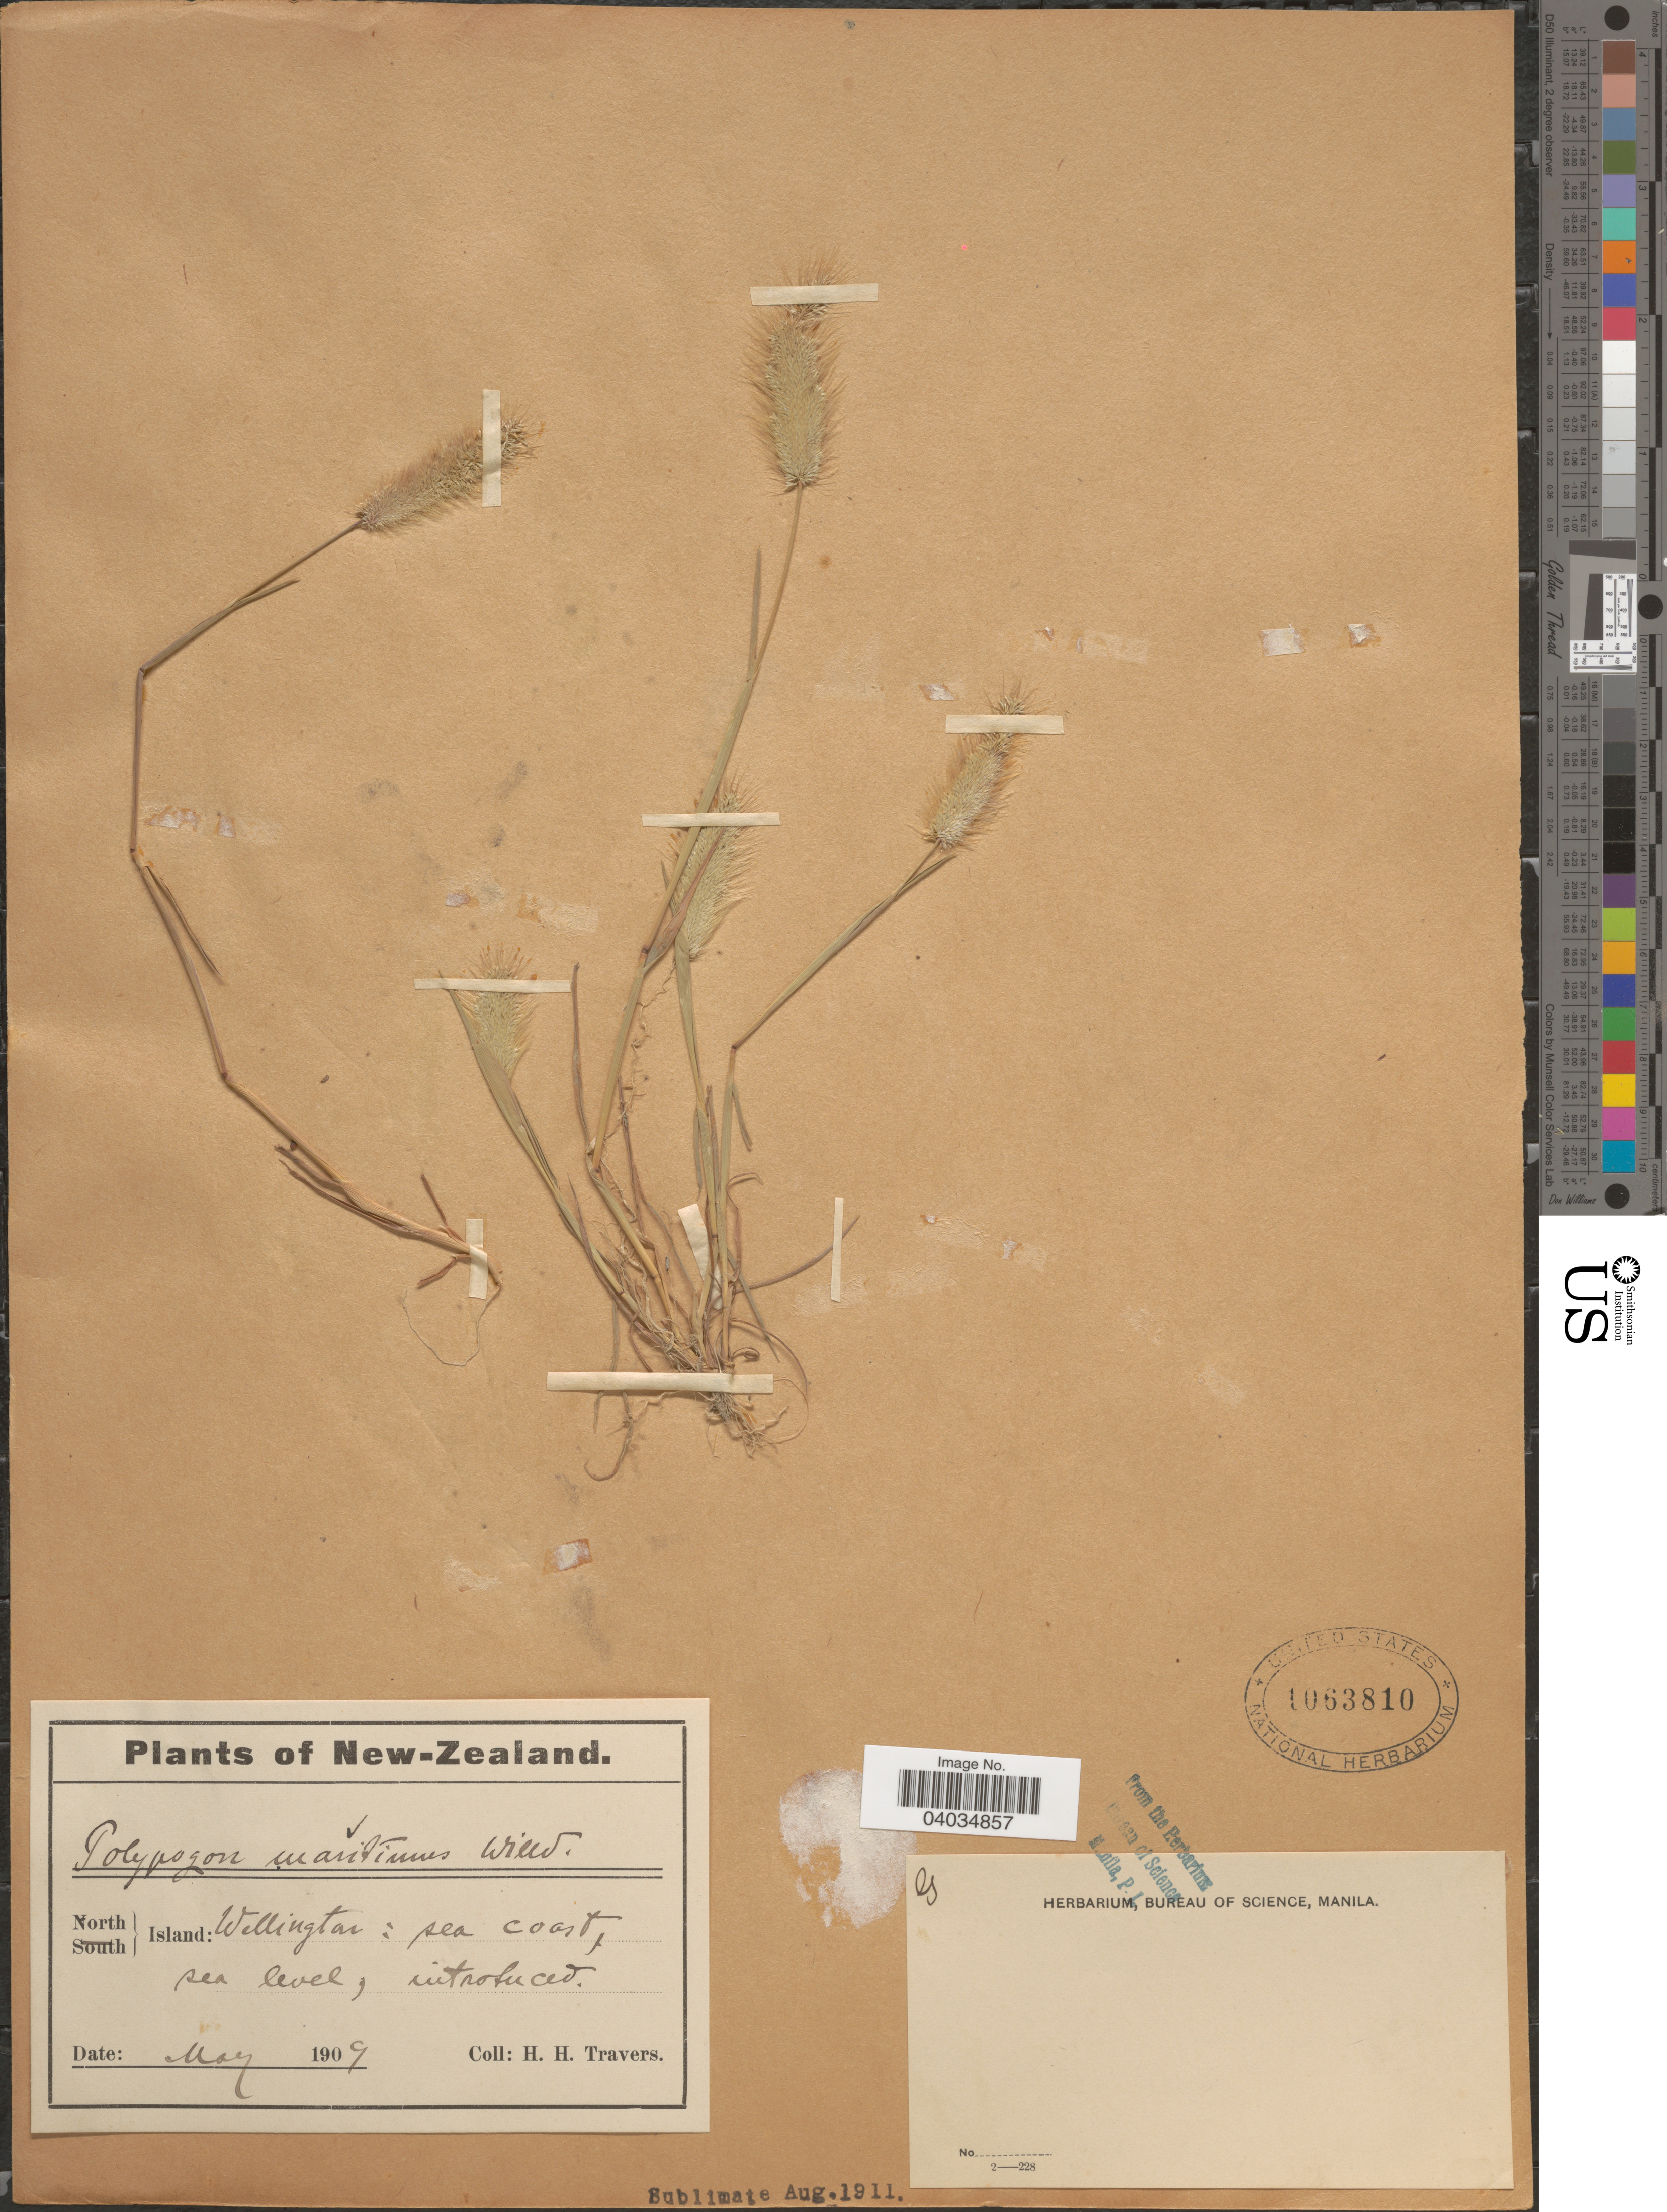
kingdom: Plantae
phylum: Tracheophyta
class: Liliopsida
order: Poales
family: Poaceae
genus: Polypogon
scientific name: Polypogon maritimus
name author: Willd.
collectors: H. Travers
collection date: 1909-05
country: New Zealand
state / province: Wellington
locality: North Island: sea coast.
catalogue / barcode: US 1063810